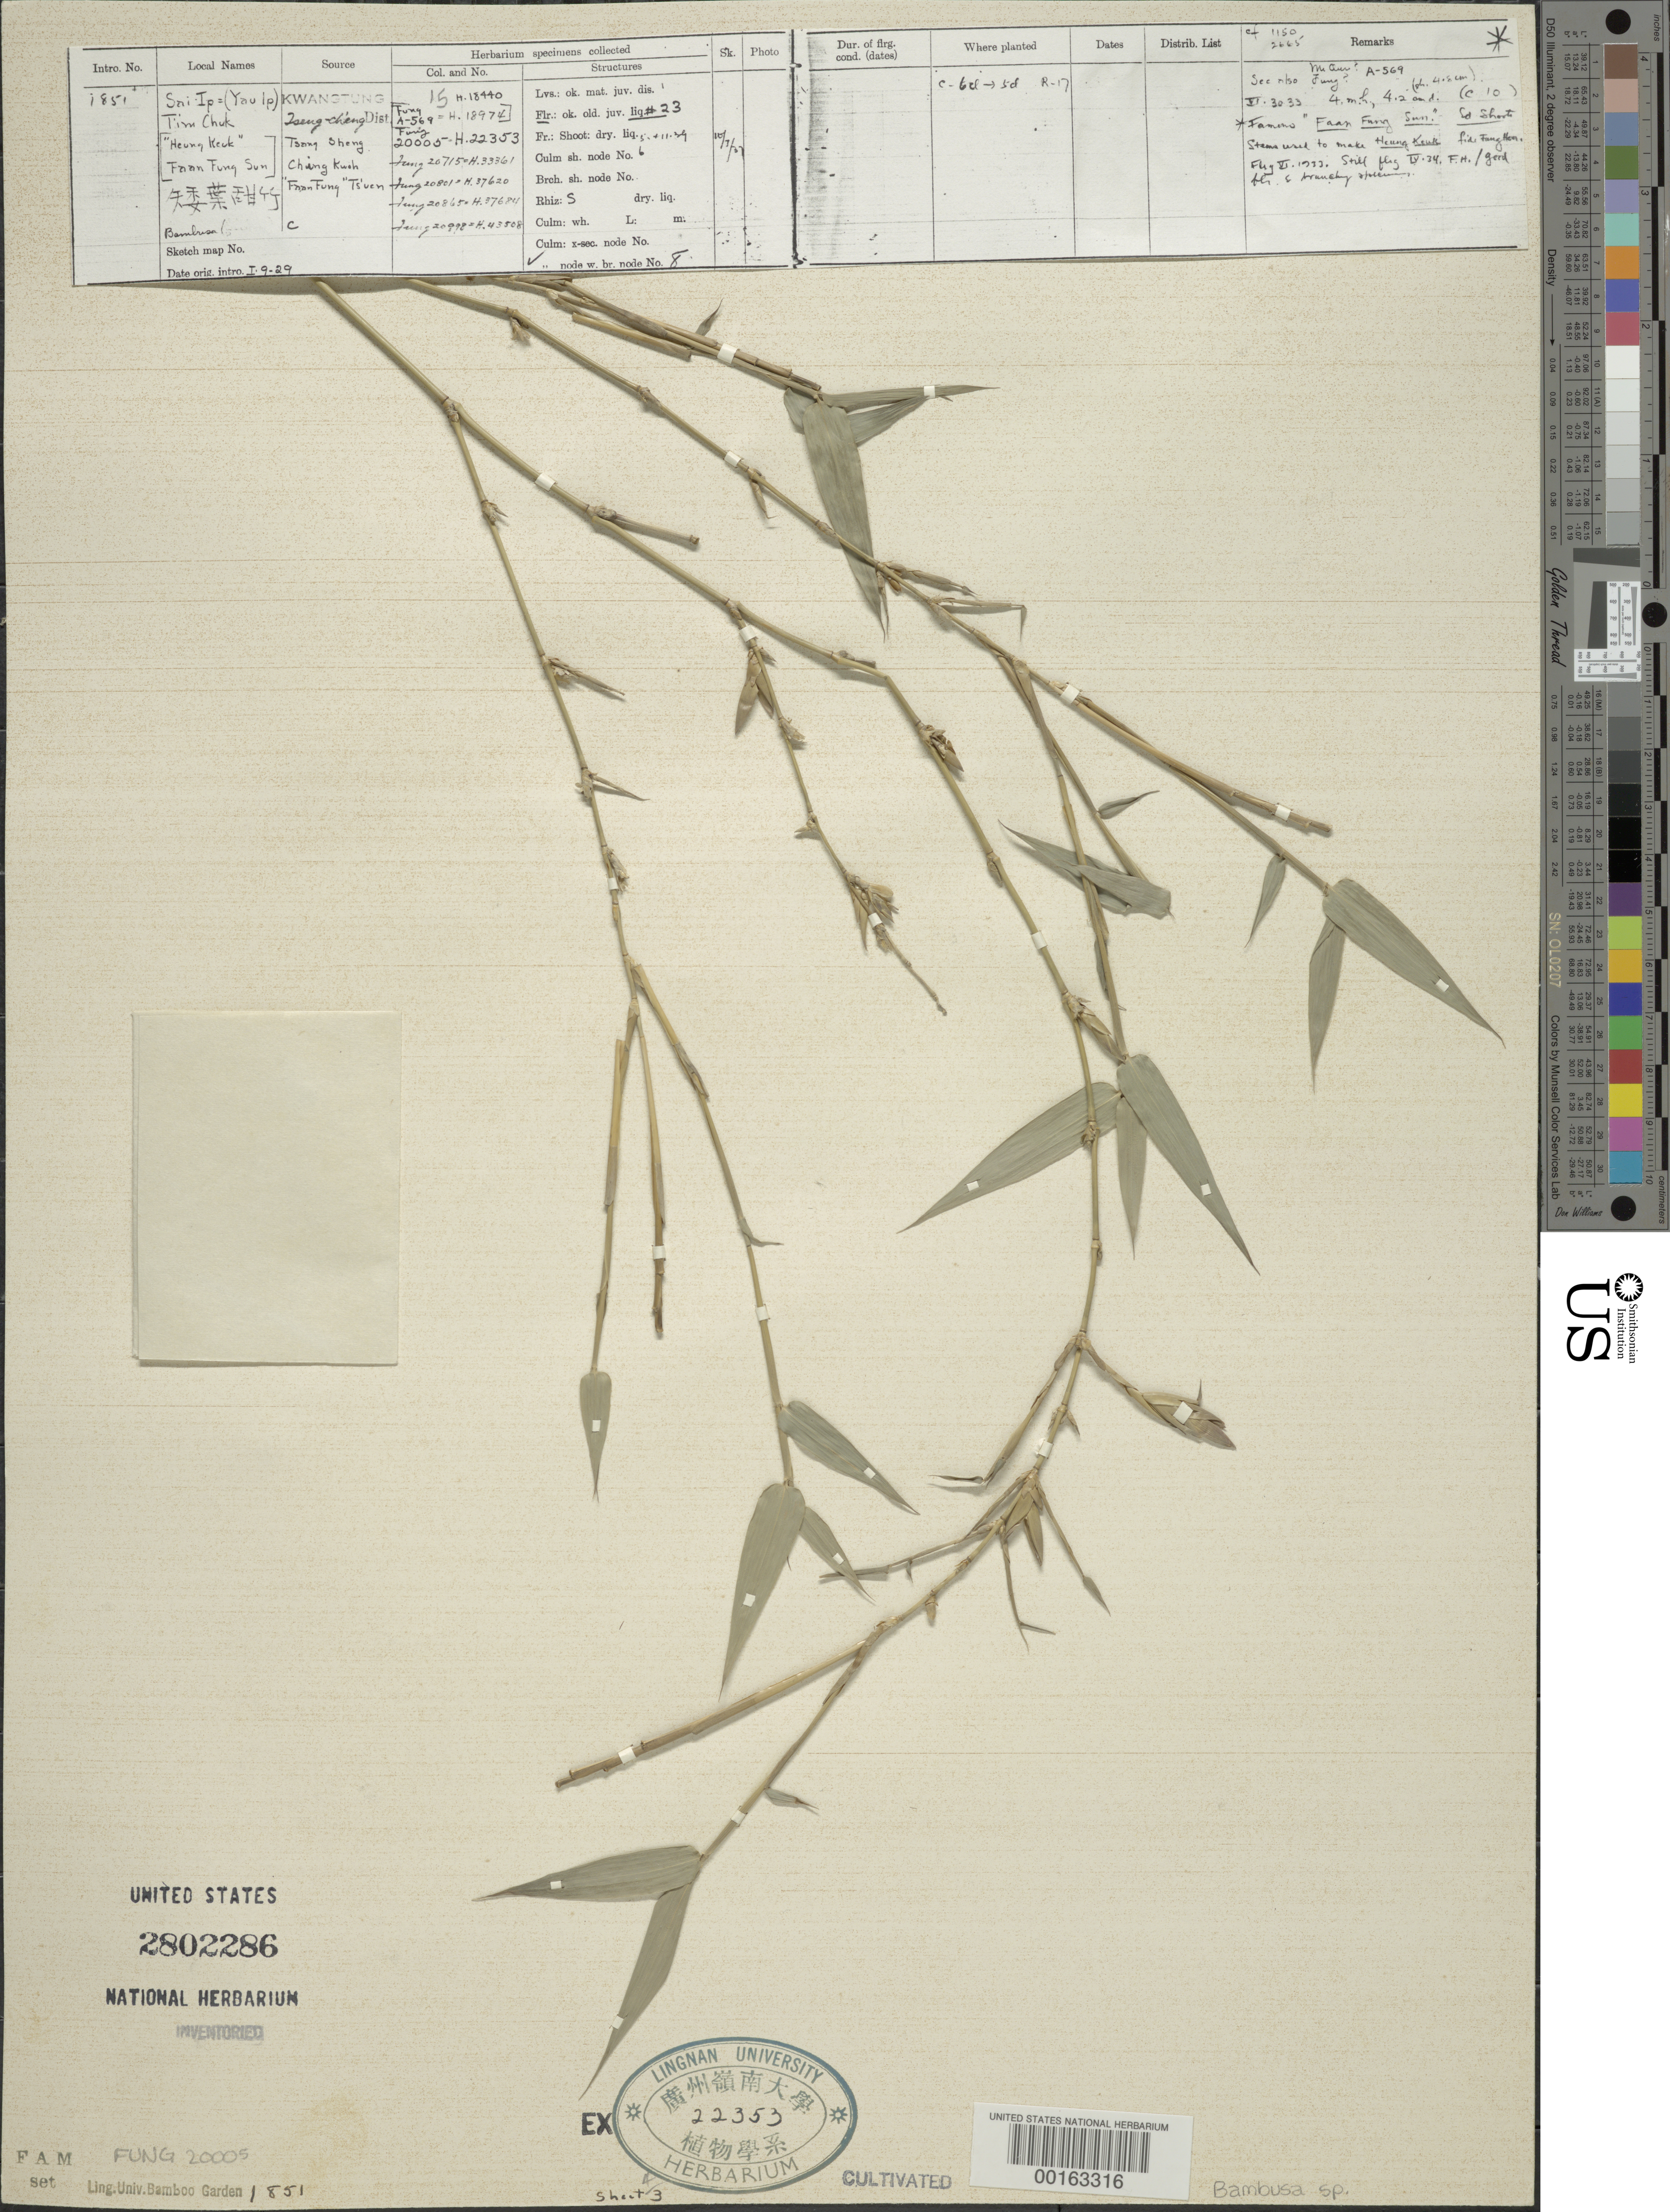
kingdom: Plantae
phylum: Tracheophyta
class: Liliopsida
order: Poales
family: Poaceae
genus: Bambusa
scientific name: Bambusa sp.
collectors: H. L. Fung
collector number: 20005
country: China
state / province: Guangdong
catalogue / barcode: US 2802286